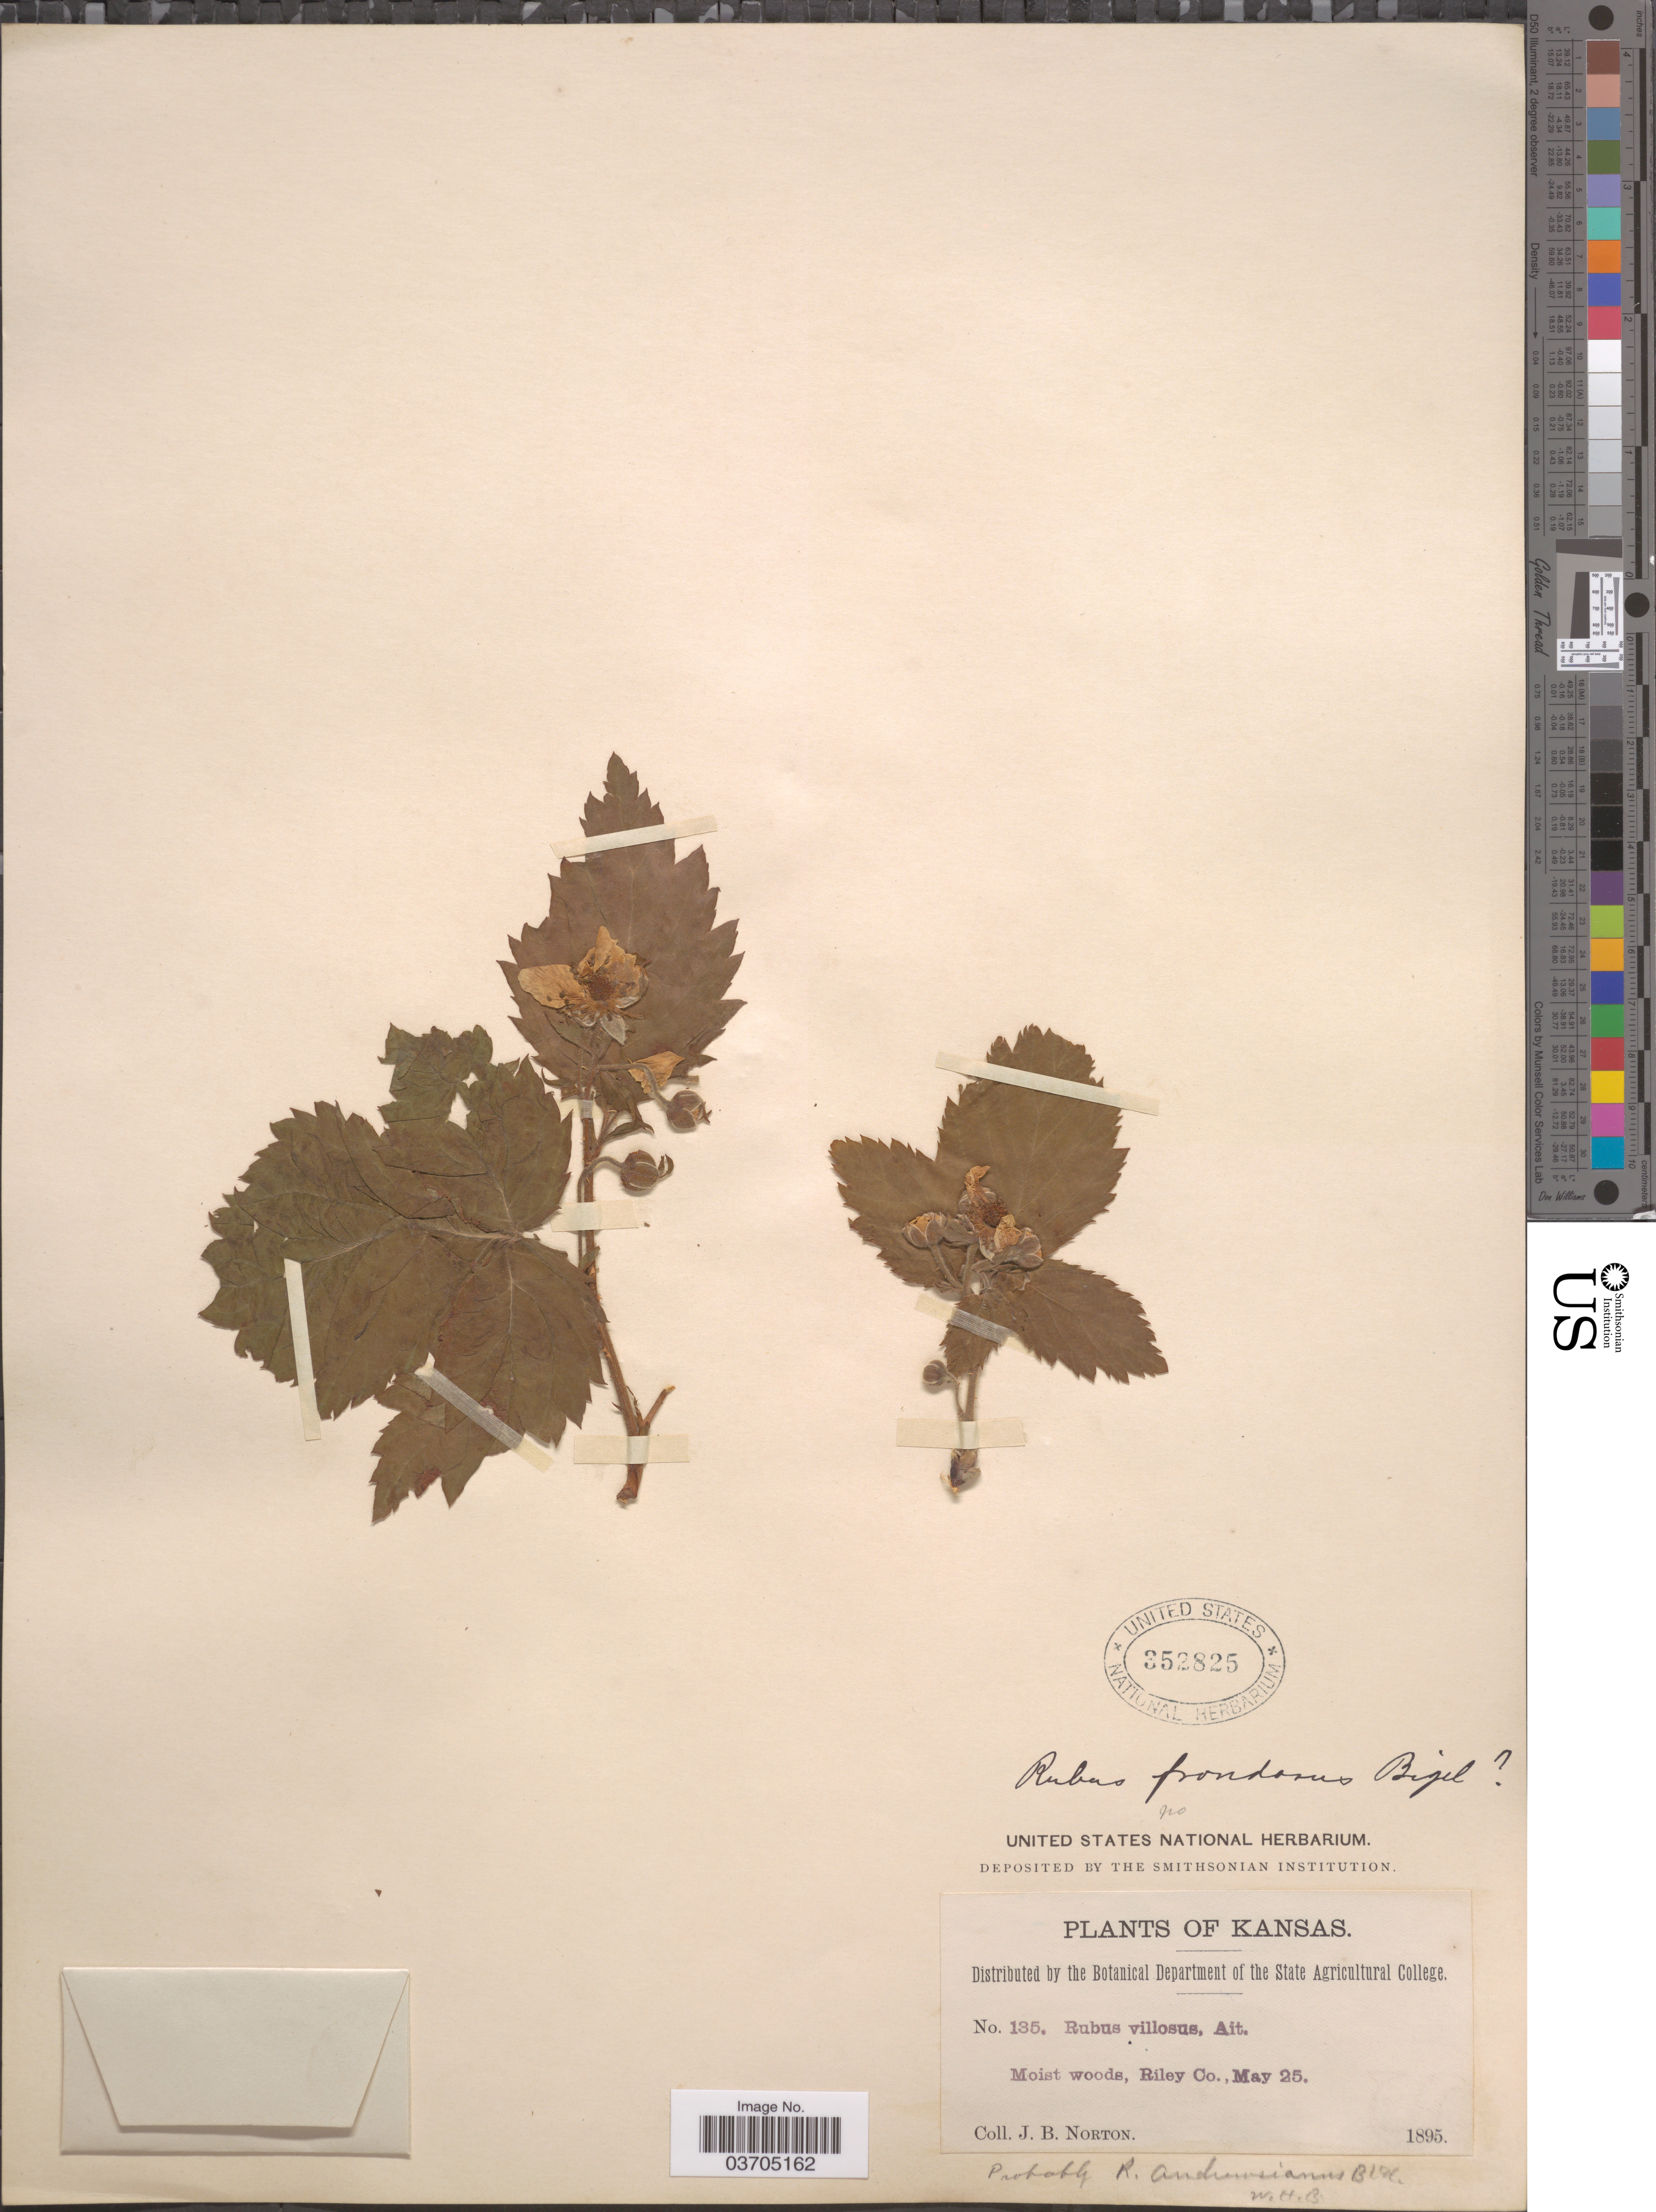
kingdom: Plantae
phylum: Tracheophyta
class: Magnoliopsida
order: Rosales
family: Rosaceae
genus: Rubus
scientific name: Rubus frondosus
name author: Bigelow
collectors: J. B. Norton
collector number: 135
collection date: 1895-05-25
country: United States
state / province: Kansas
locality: Moist woods, Riley Co.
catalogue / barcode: US 352825